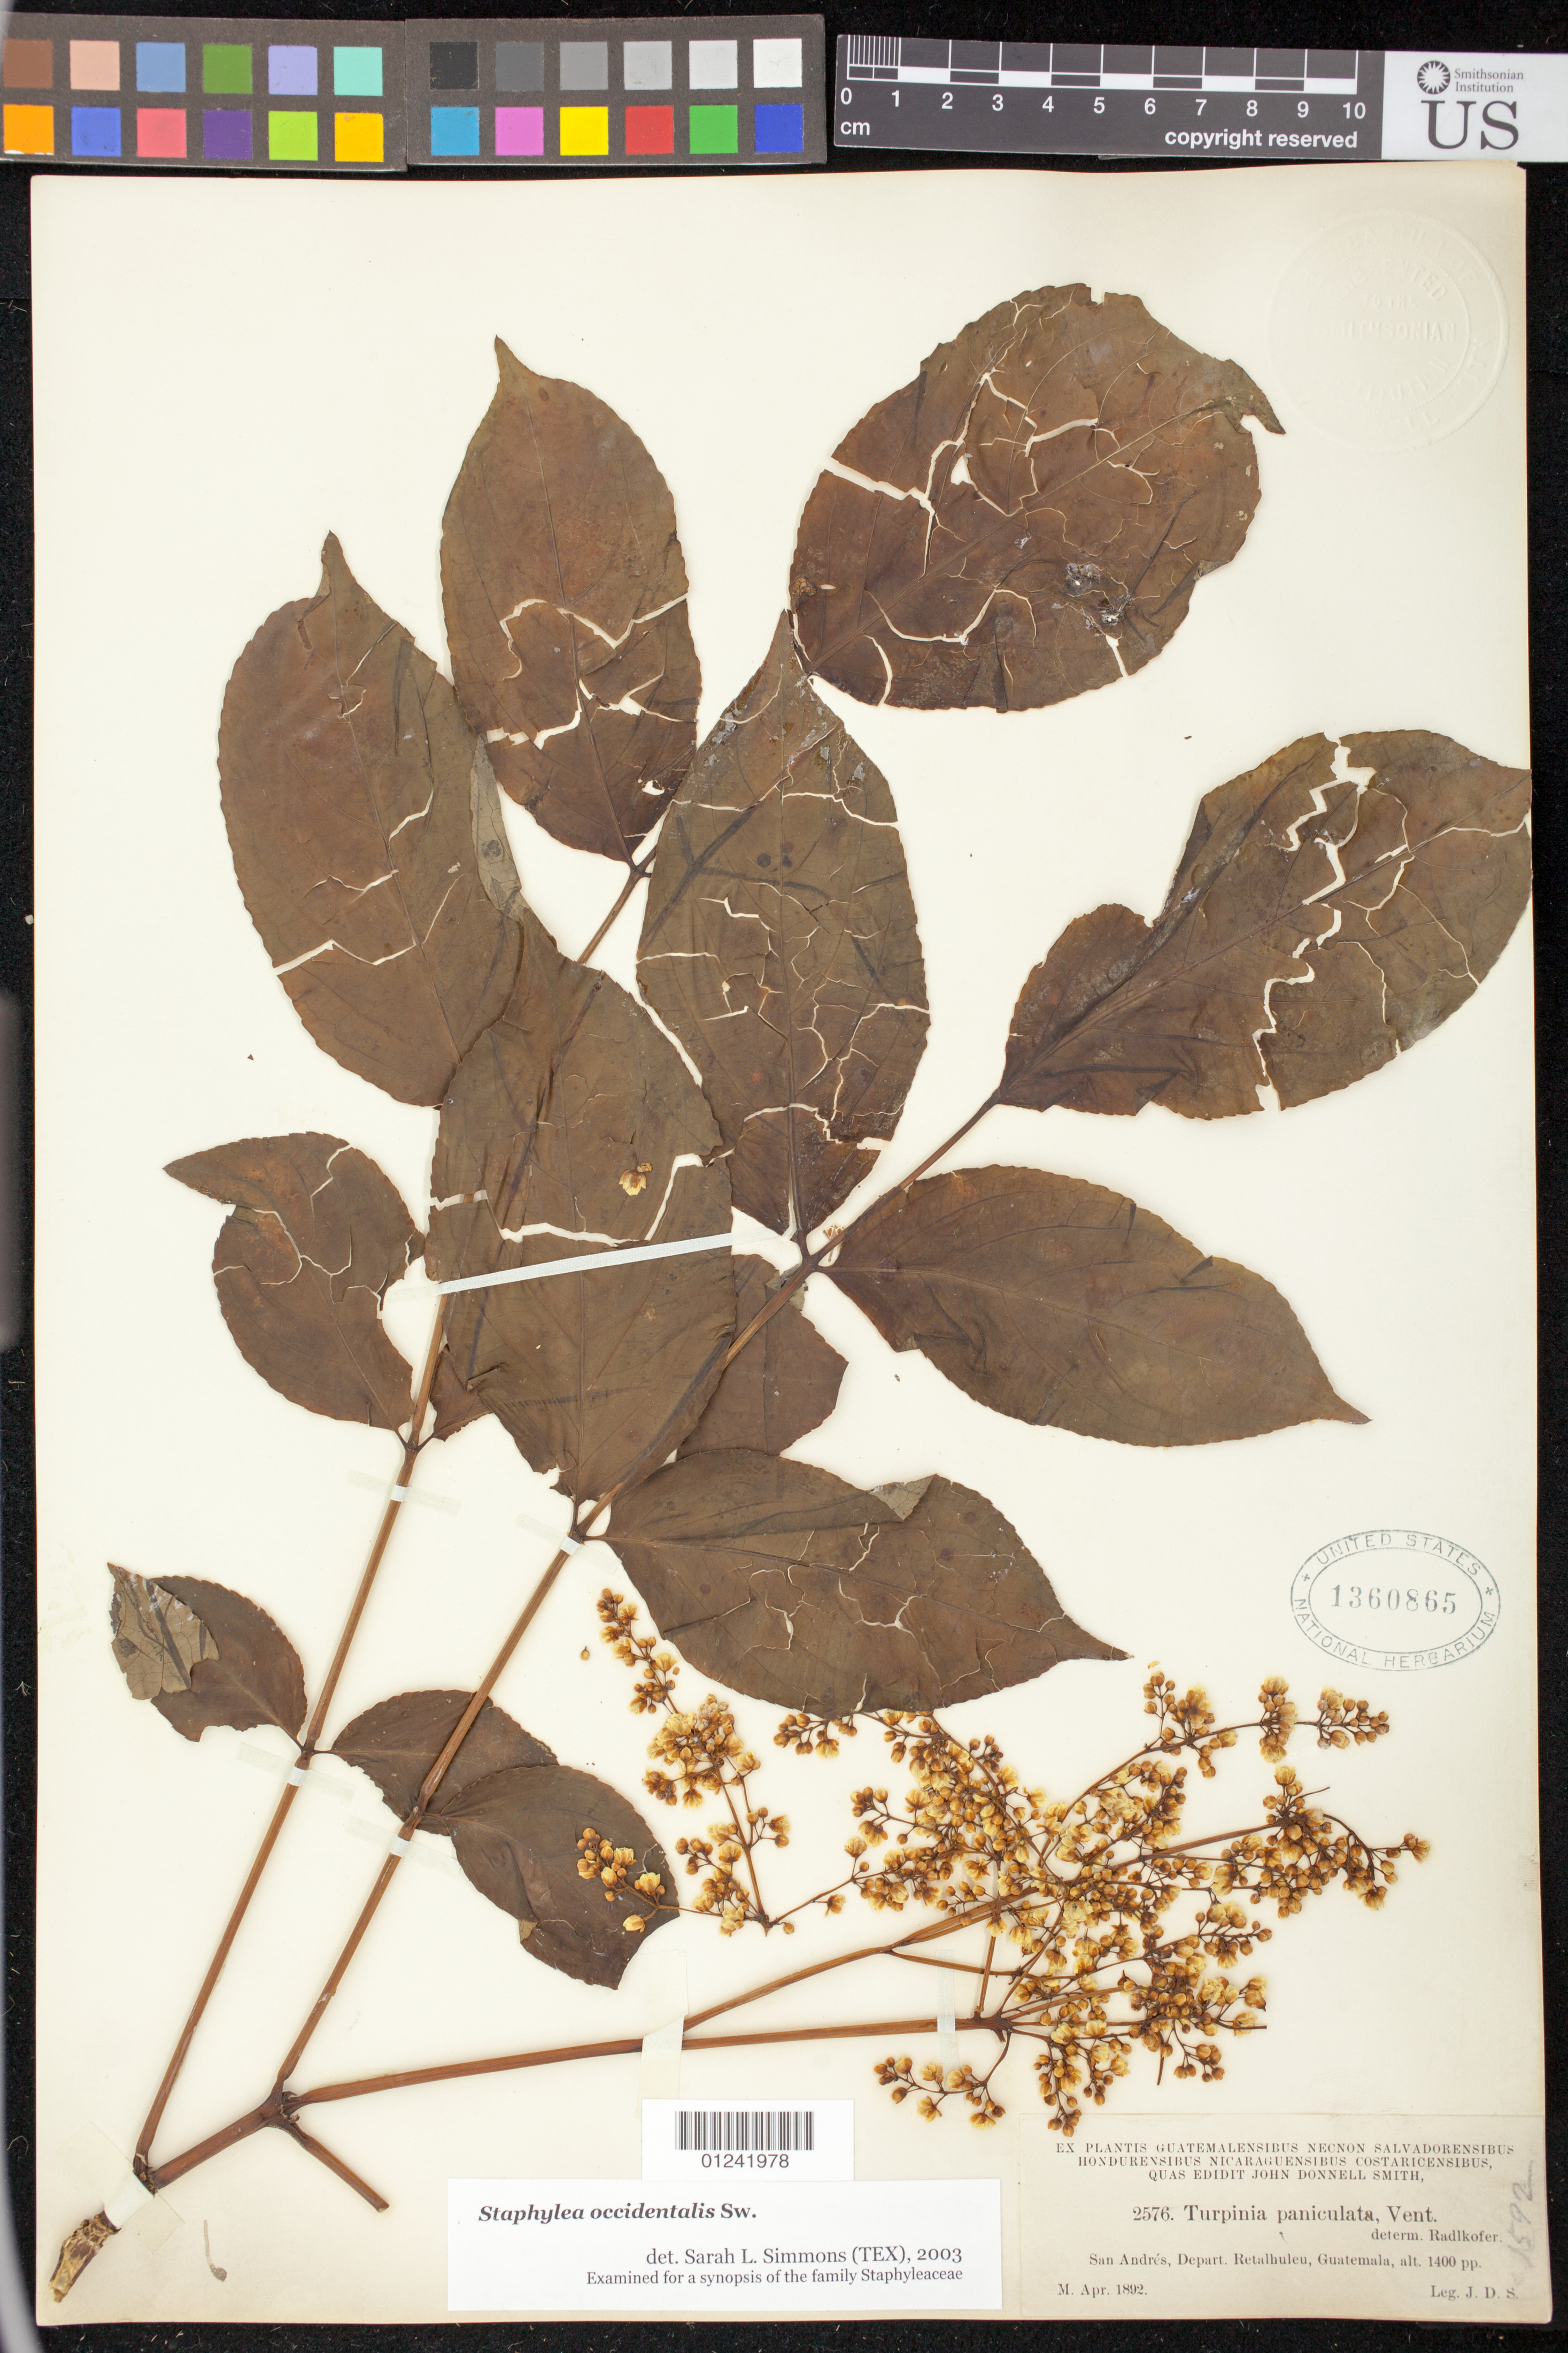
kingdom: Plantae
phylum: Tracheophyta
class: Magnoliopsida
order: Crossosomatales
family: Staphyleaceae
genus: Staphylea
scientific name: Staphylea occidentalis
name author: Sw.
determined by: Simmons, S. L.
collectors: J. D. S.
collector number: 2576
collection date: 1892-04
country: Guatemala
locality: San Andres, Depart. Retalhuleu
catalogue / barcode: US 1360865